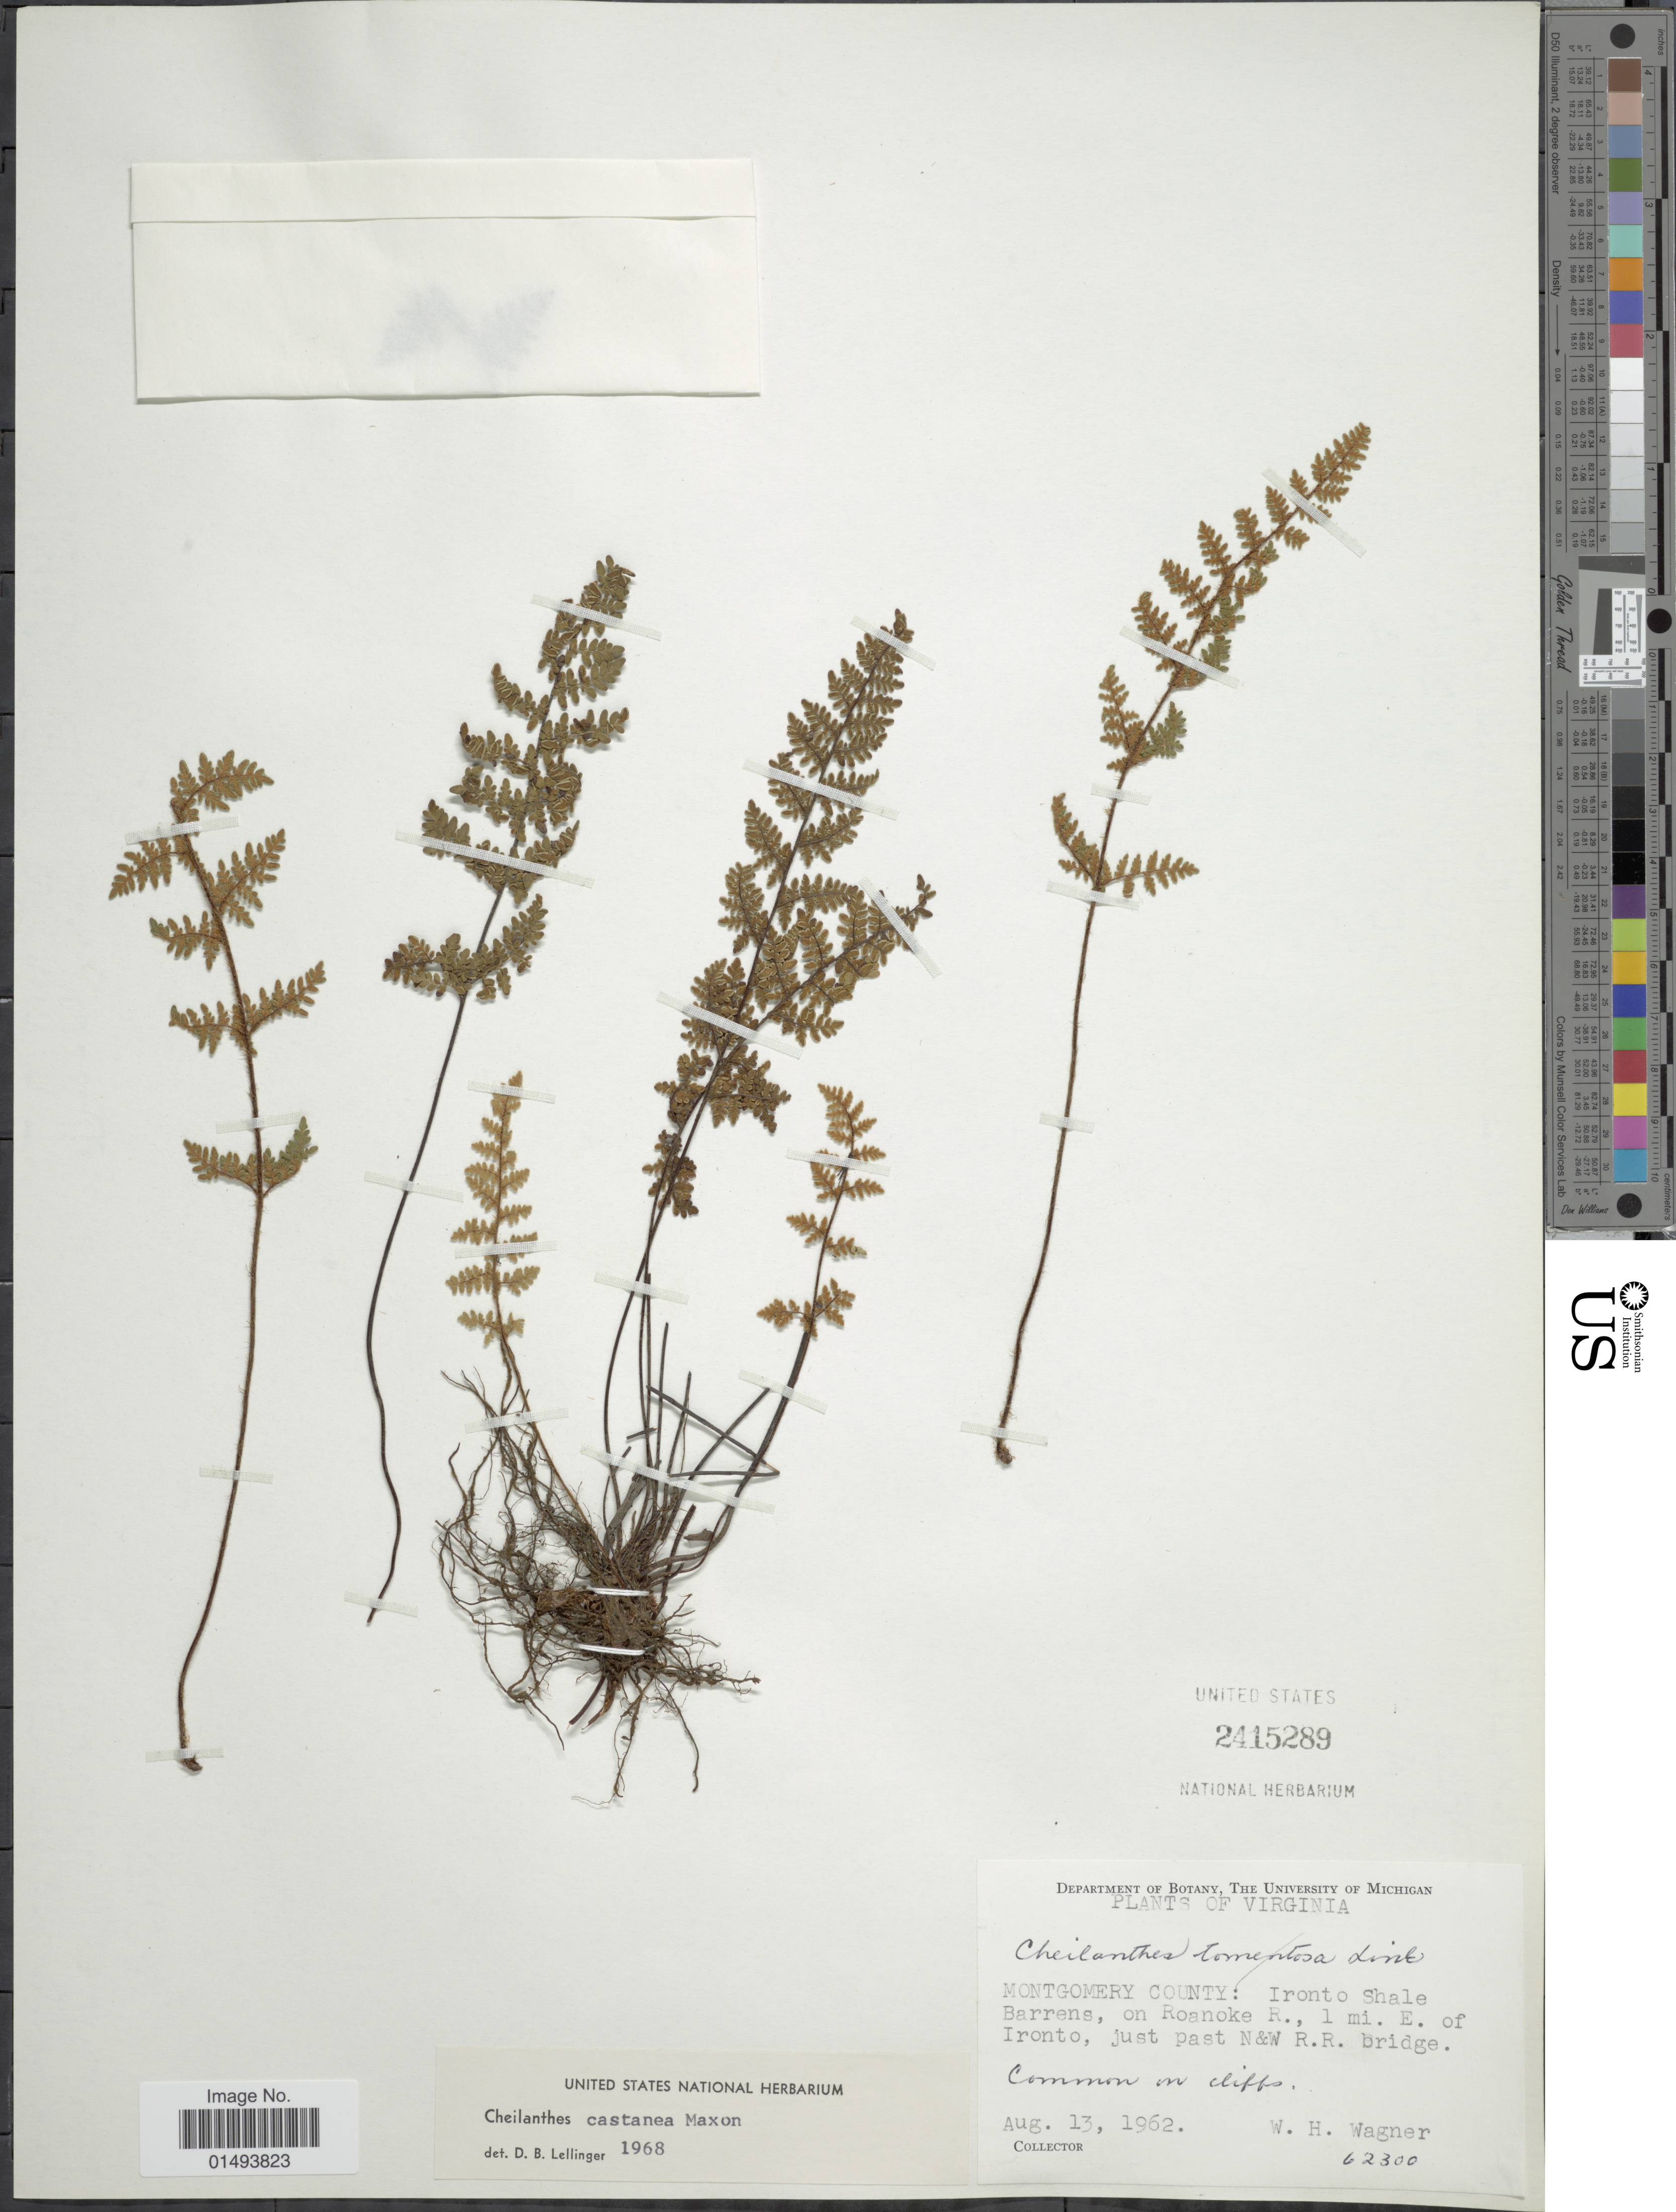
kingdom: Plantae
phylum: Tracheophyta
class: Polypodiopsida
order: Polypodiales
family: Pteridaceae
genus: Myriopteris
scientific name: Myriopteris rufa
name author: Fée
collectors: W. H. Wagner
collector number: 62300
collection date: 1962-08-13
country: United States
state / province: Virginia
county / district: Montgomery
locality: Plants of Virginia, Montgomery County: Ironto Shale Barrens, on Roanoke R. 1 mi. E of Ironto, just past N&W R.R. Bridge, common in cliffs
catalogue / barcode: US 2415289